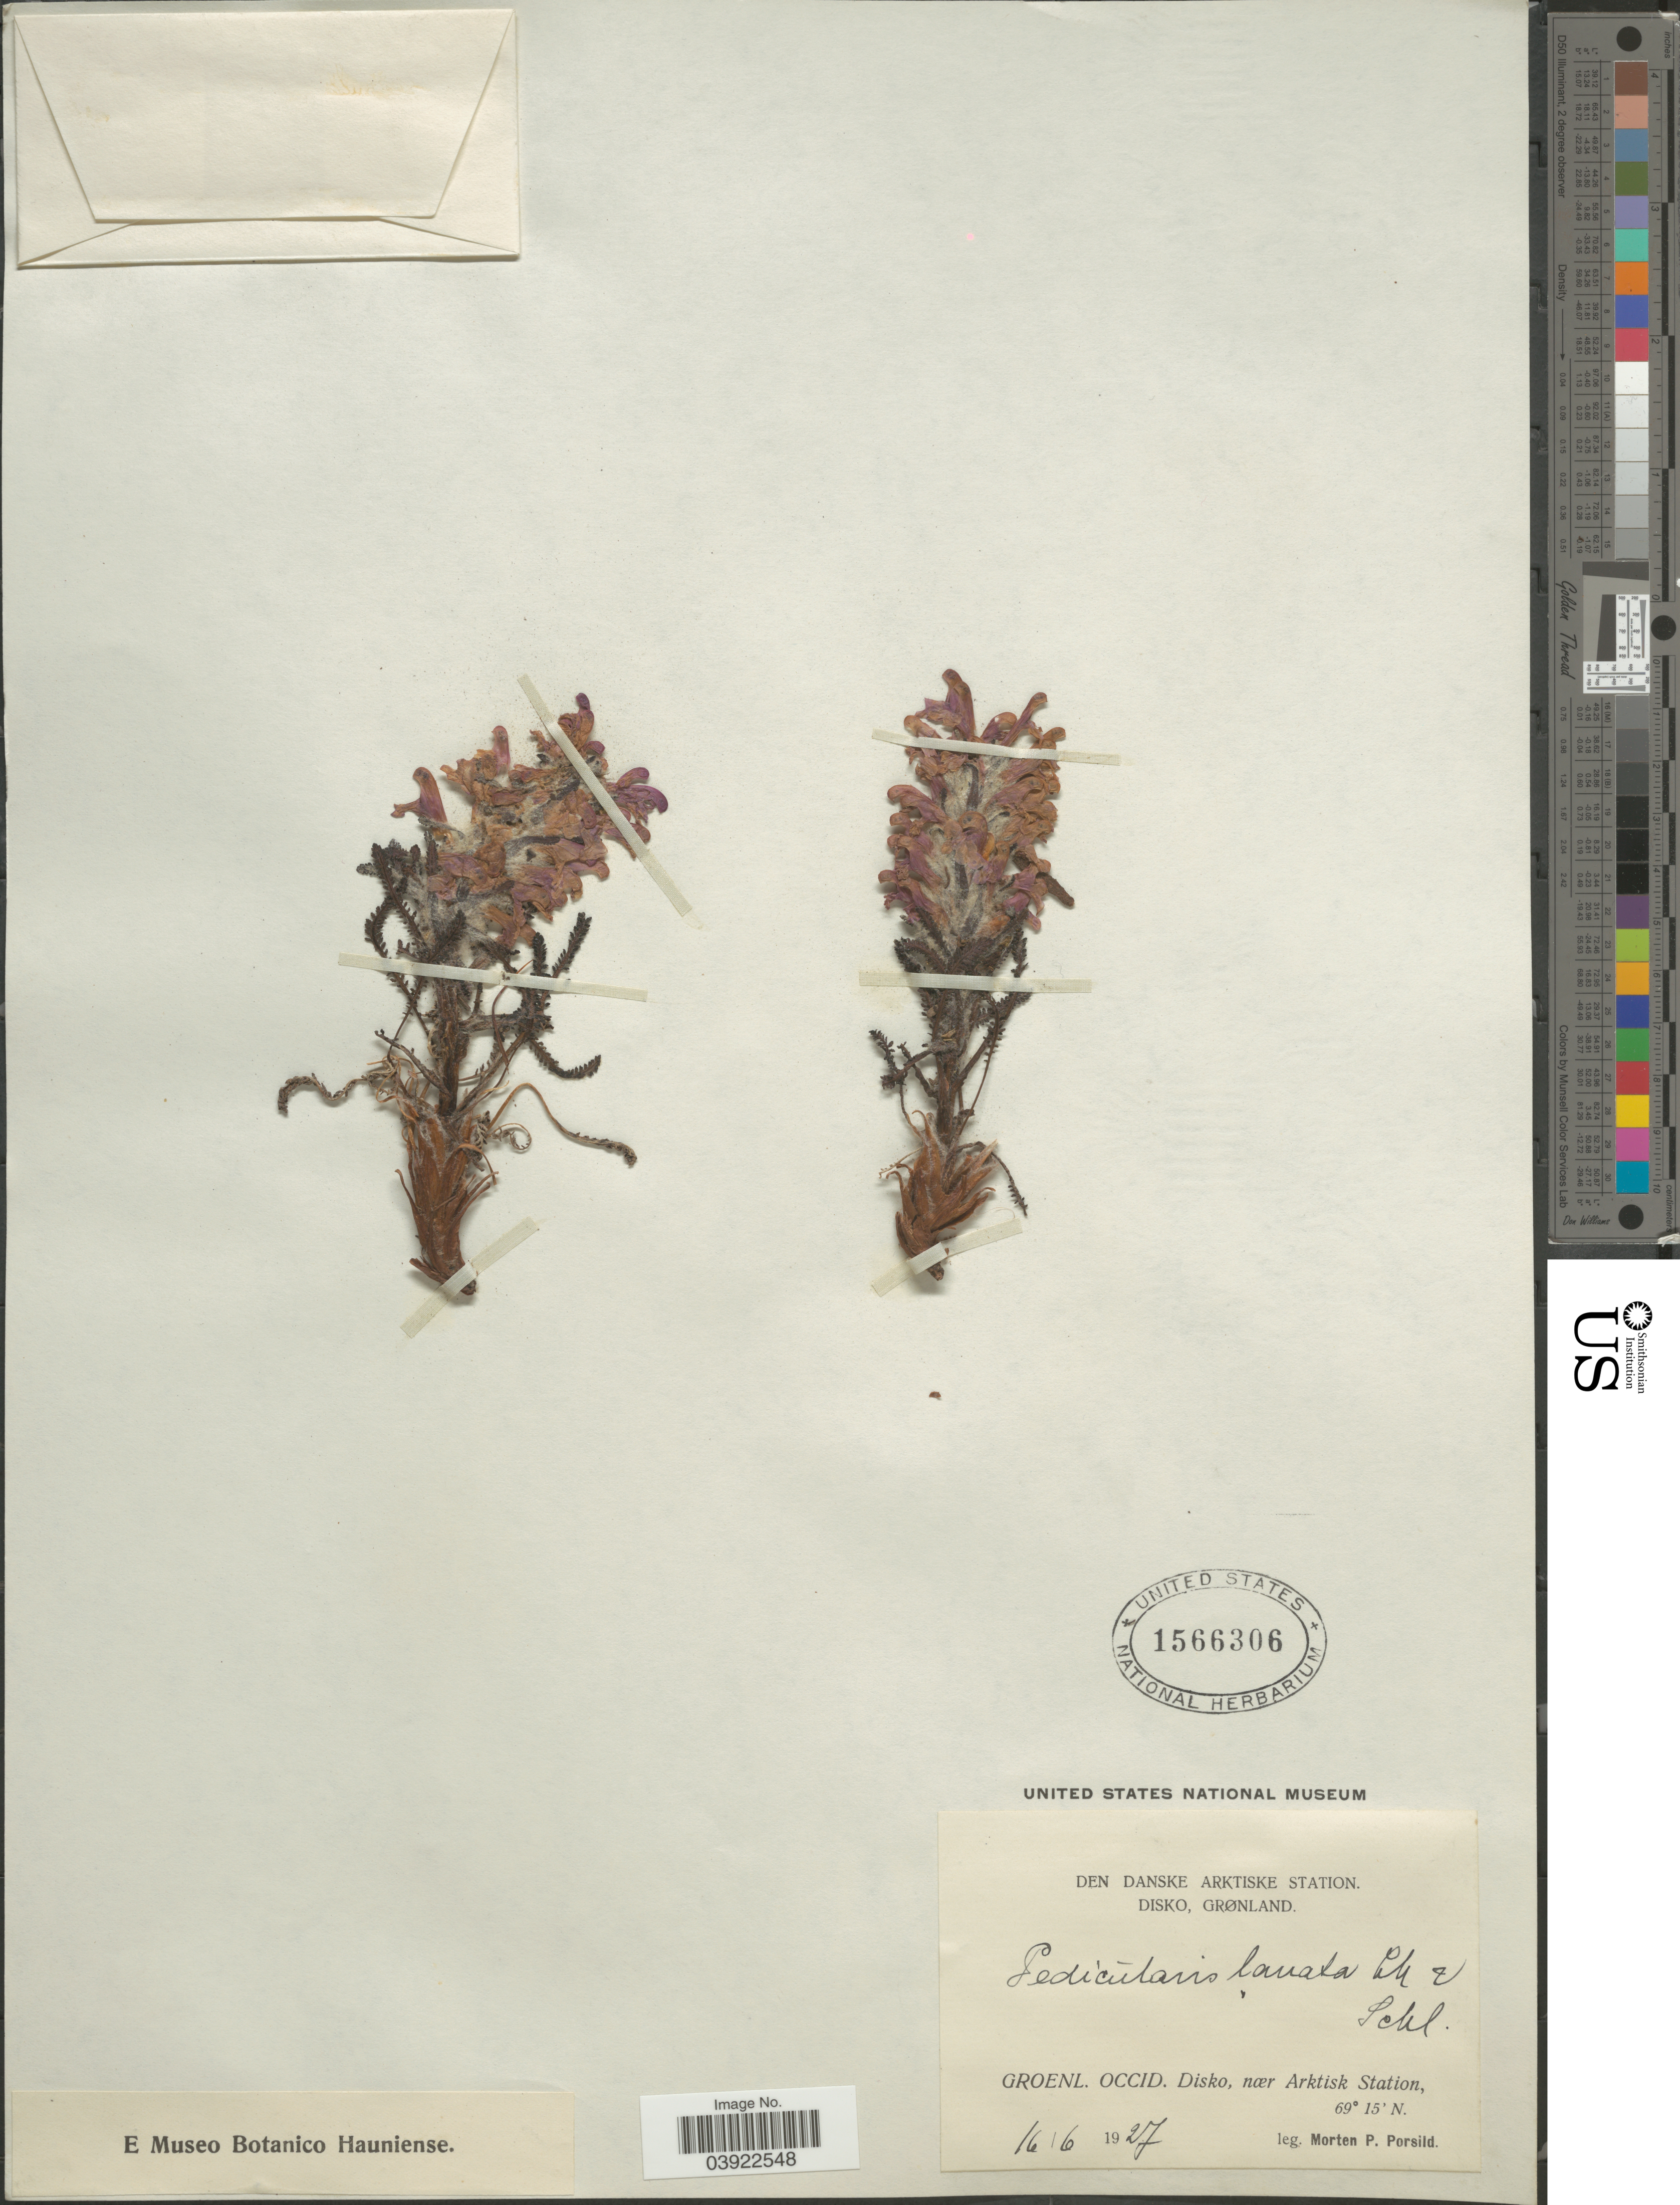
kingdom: Plantae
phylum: Tracheophyta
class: Magnoliopsida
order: Lamiales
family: Orobanchaceae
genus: Pedicularis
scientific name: Pedicularis lanata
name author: Willd. ex Cham. & Schltdl.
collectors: M. P. Porsild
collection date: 1927-06-16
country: Greenland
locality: Den Danske Arktiske Station. Disko, Grønland. Groenl. Occid. Disko, nær Arktisk Station.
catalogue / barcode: US 1566306